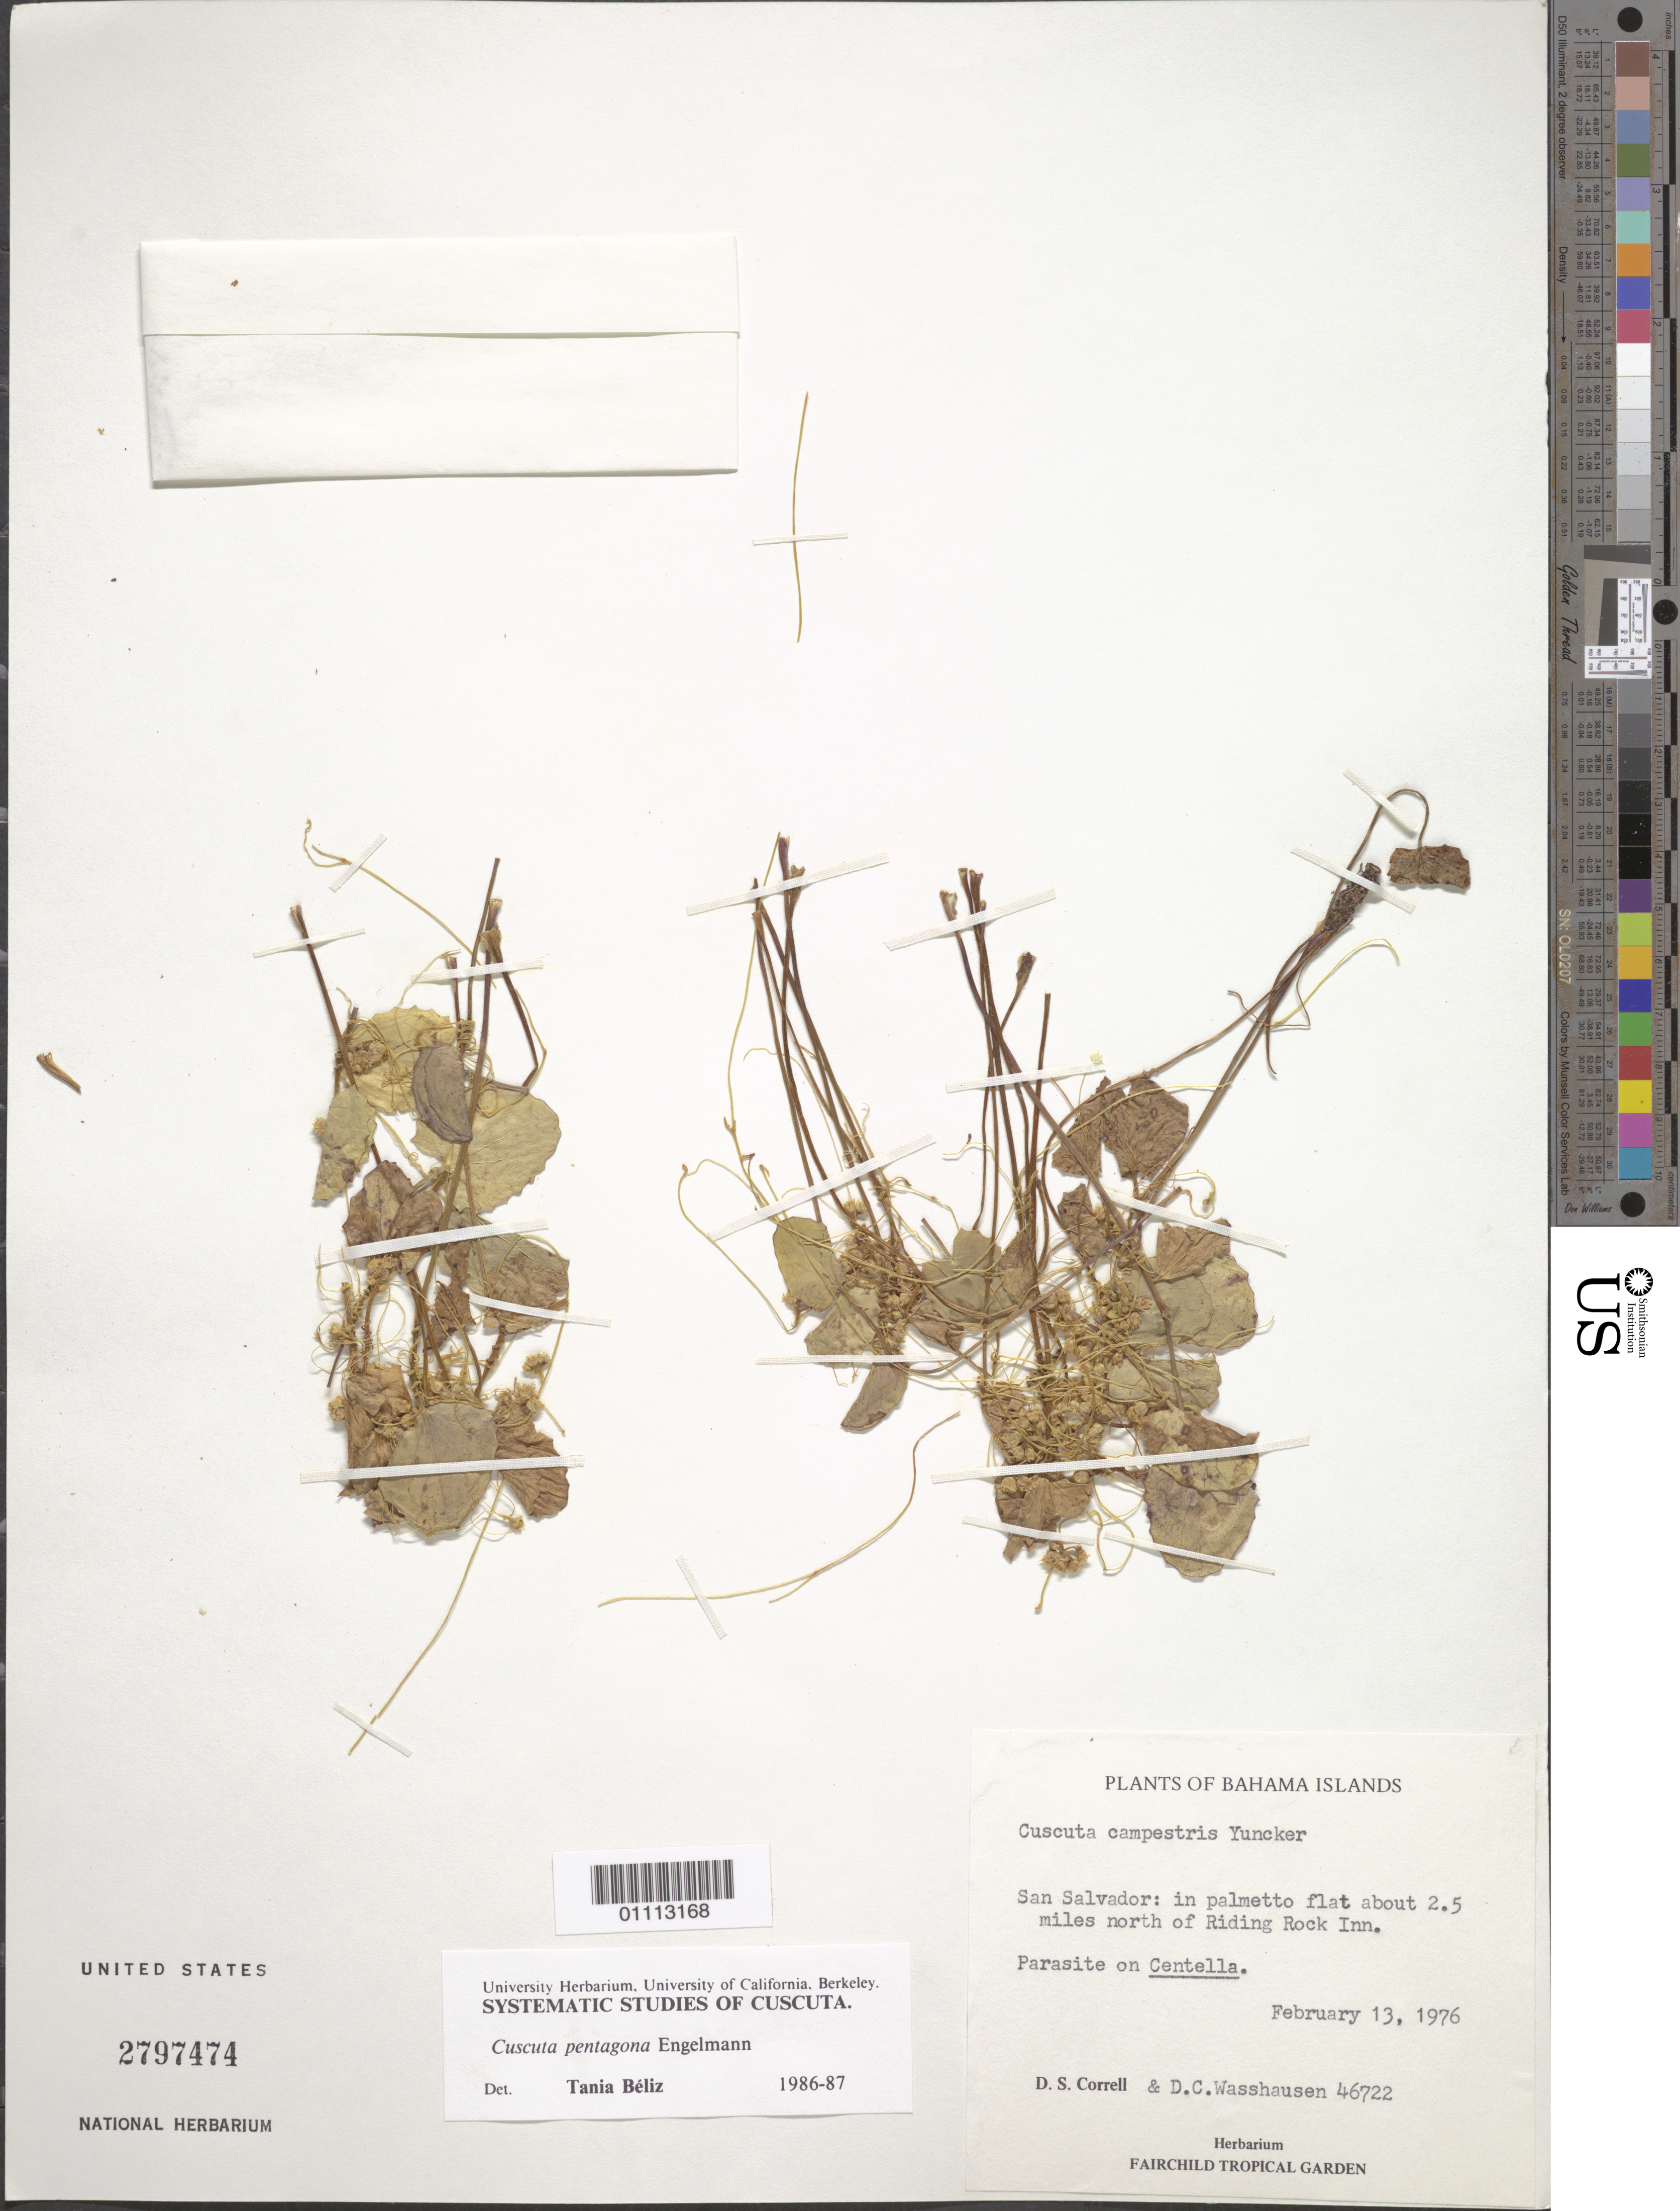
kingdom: Plantae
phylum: Tracheophyta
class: Magnoliopsida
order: Solanales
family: Convolvulaceae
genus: Cuscuta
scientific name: Cuscuta pentagona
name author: Engelm.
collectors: D. S. Correll & D. C. Wasshausen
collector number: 46722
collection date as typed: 13 Feb 1976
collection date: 1976-02-13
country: Bahamas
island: San Salvador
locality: In palmetto flat about 2.5 miles N of Riding ROck Inn.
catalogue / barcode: US 2797474